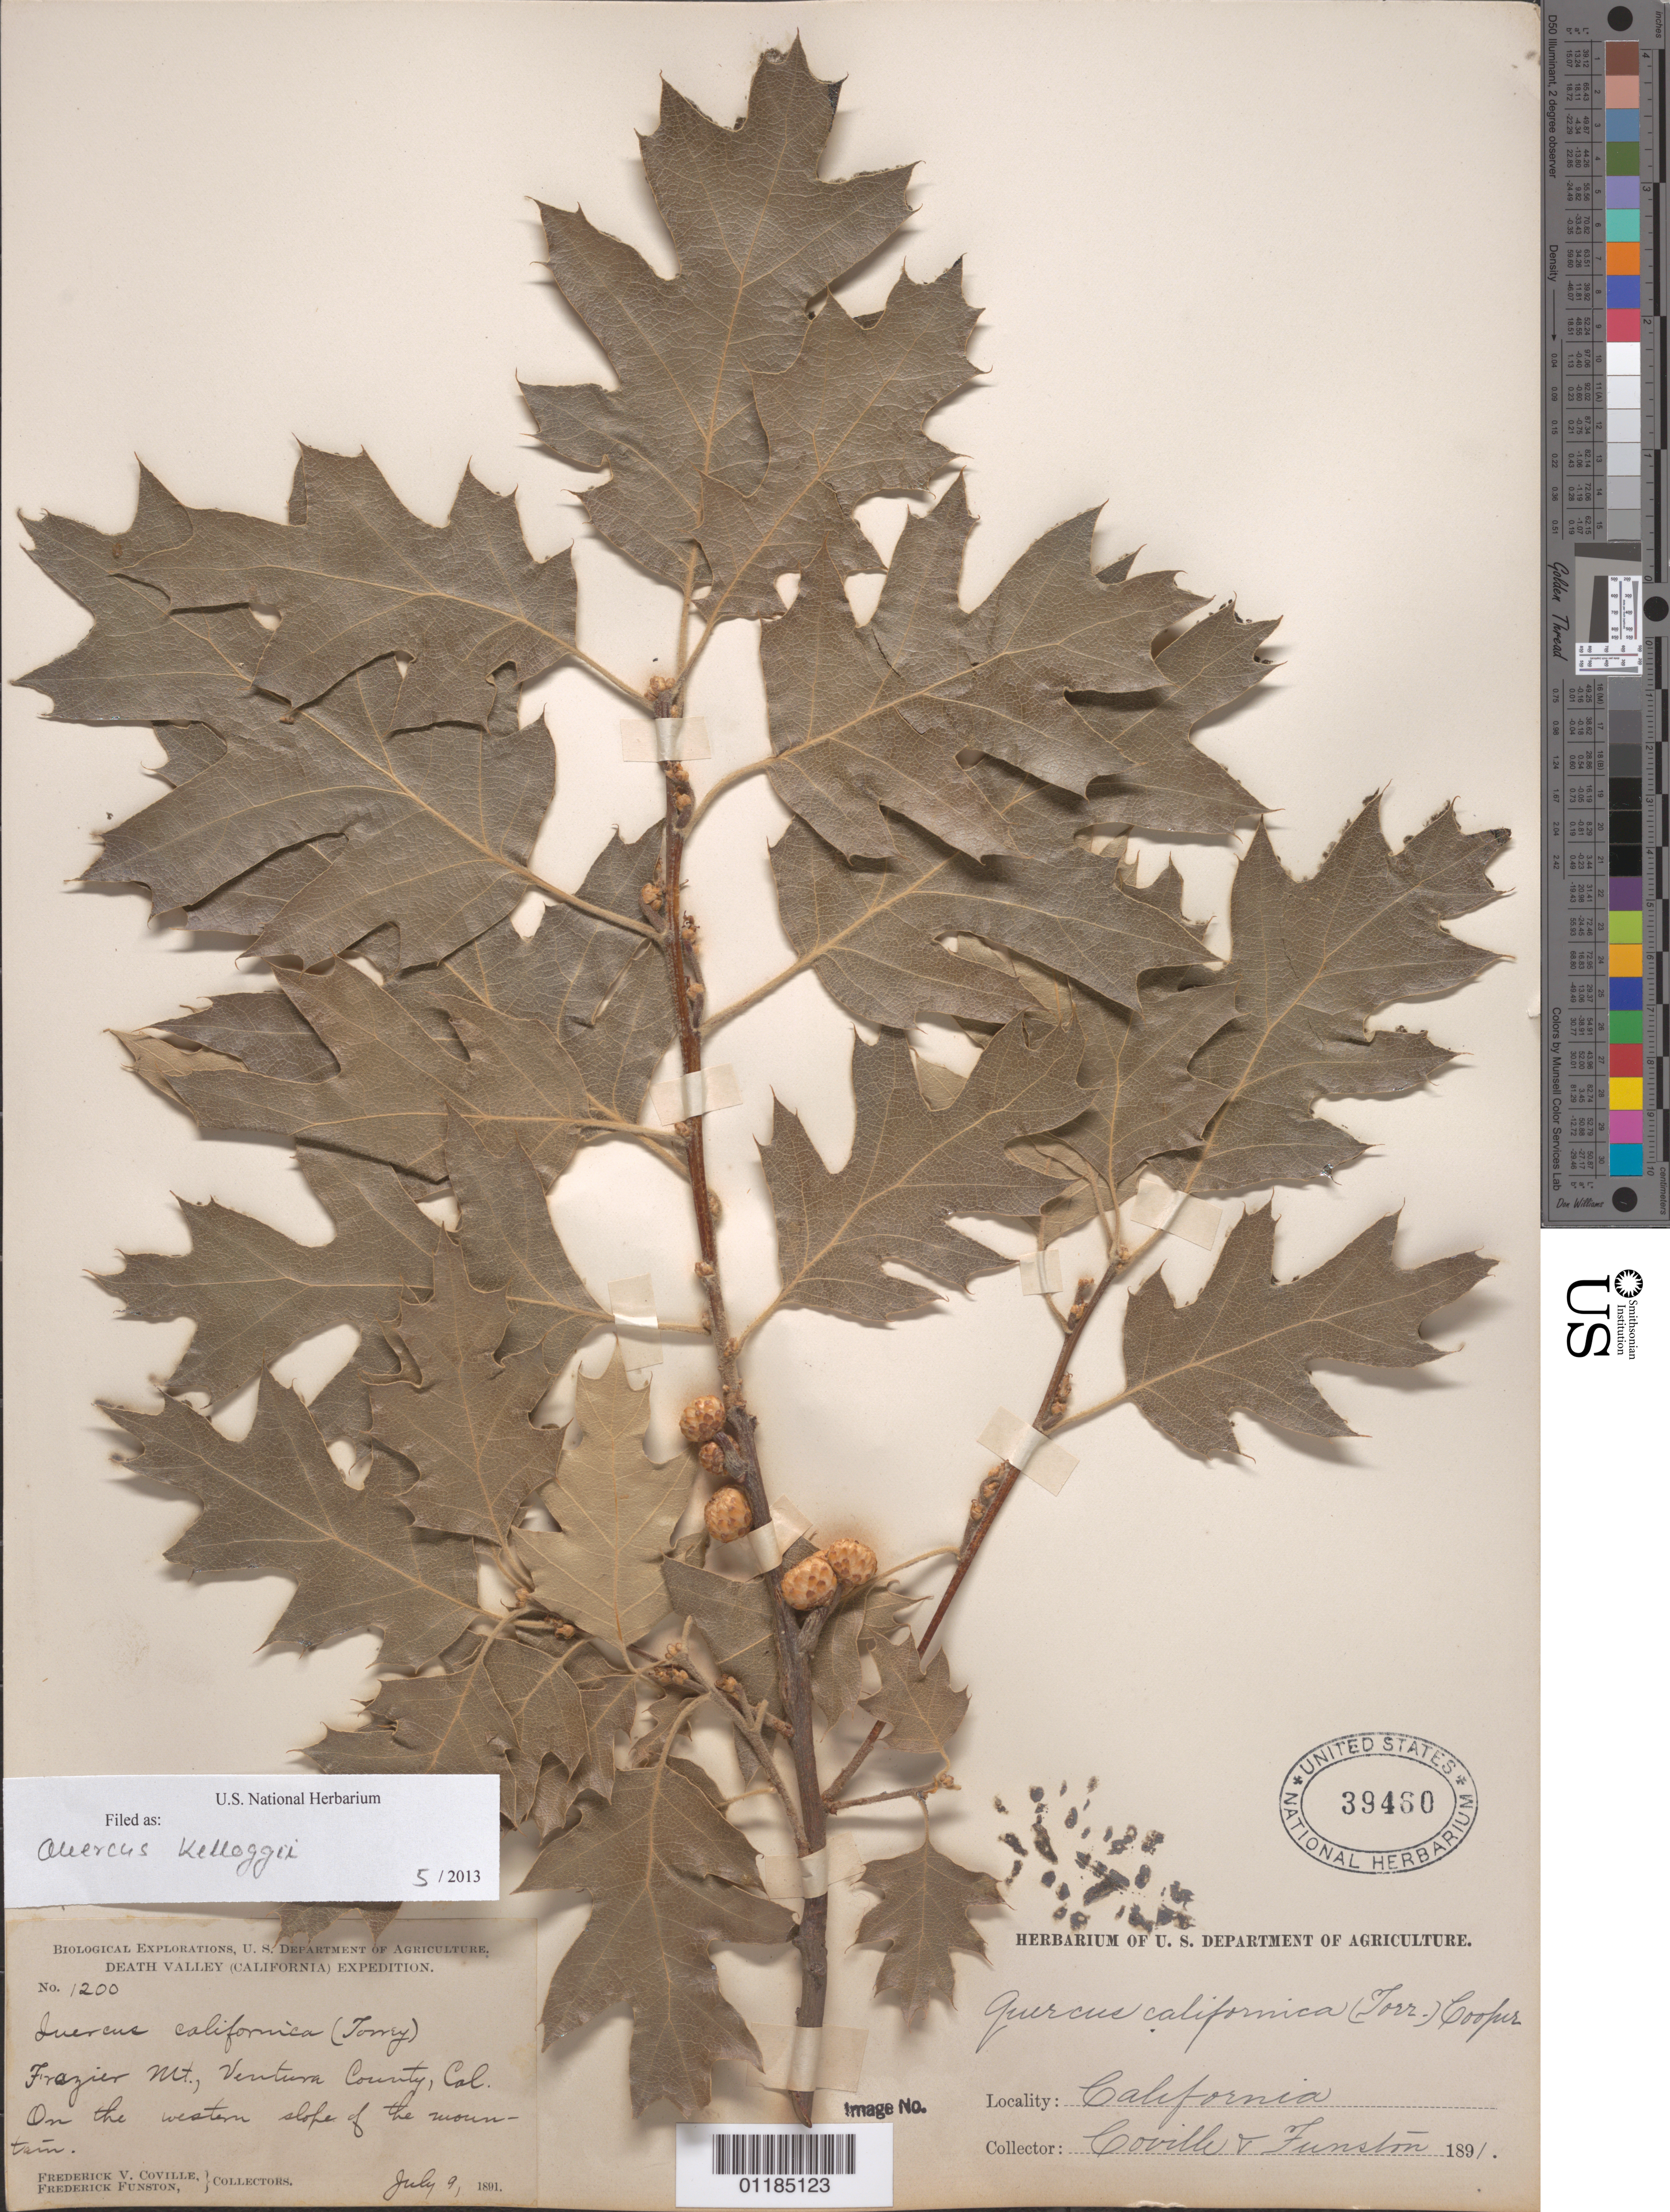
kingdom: Plantae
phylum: Tracheophyta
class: Magnoliopsida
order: Fagales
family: Fagaceae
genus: Quercus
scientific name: Quercus kelloggii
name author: Newb.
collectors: F. V. Coville & F. Funston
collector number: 1200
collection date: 1891-07-09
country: United States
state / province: California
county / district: Ventura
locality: Frazer Mt., on the western slope of the mountain.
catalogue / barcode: US 39460